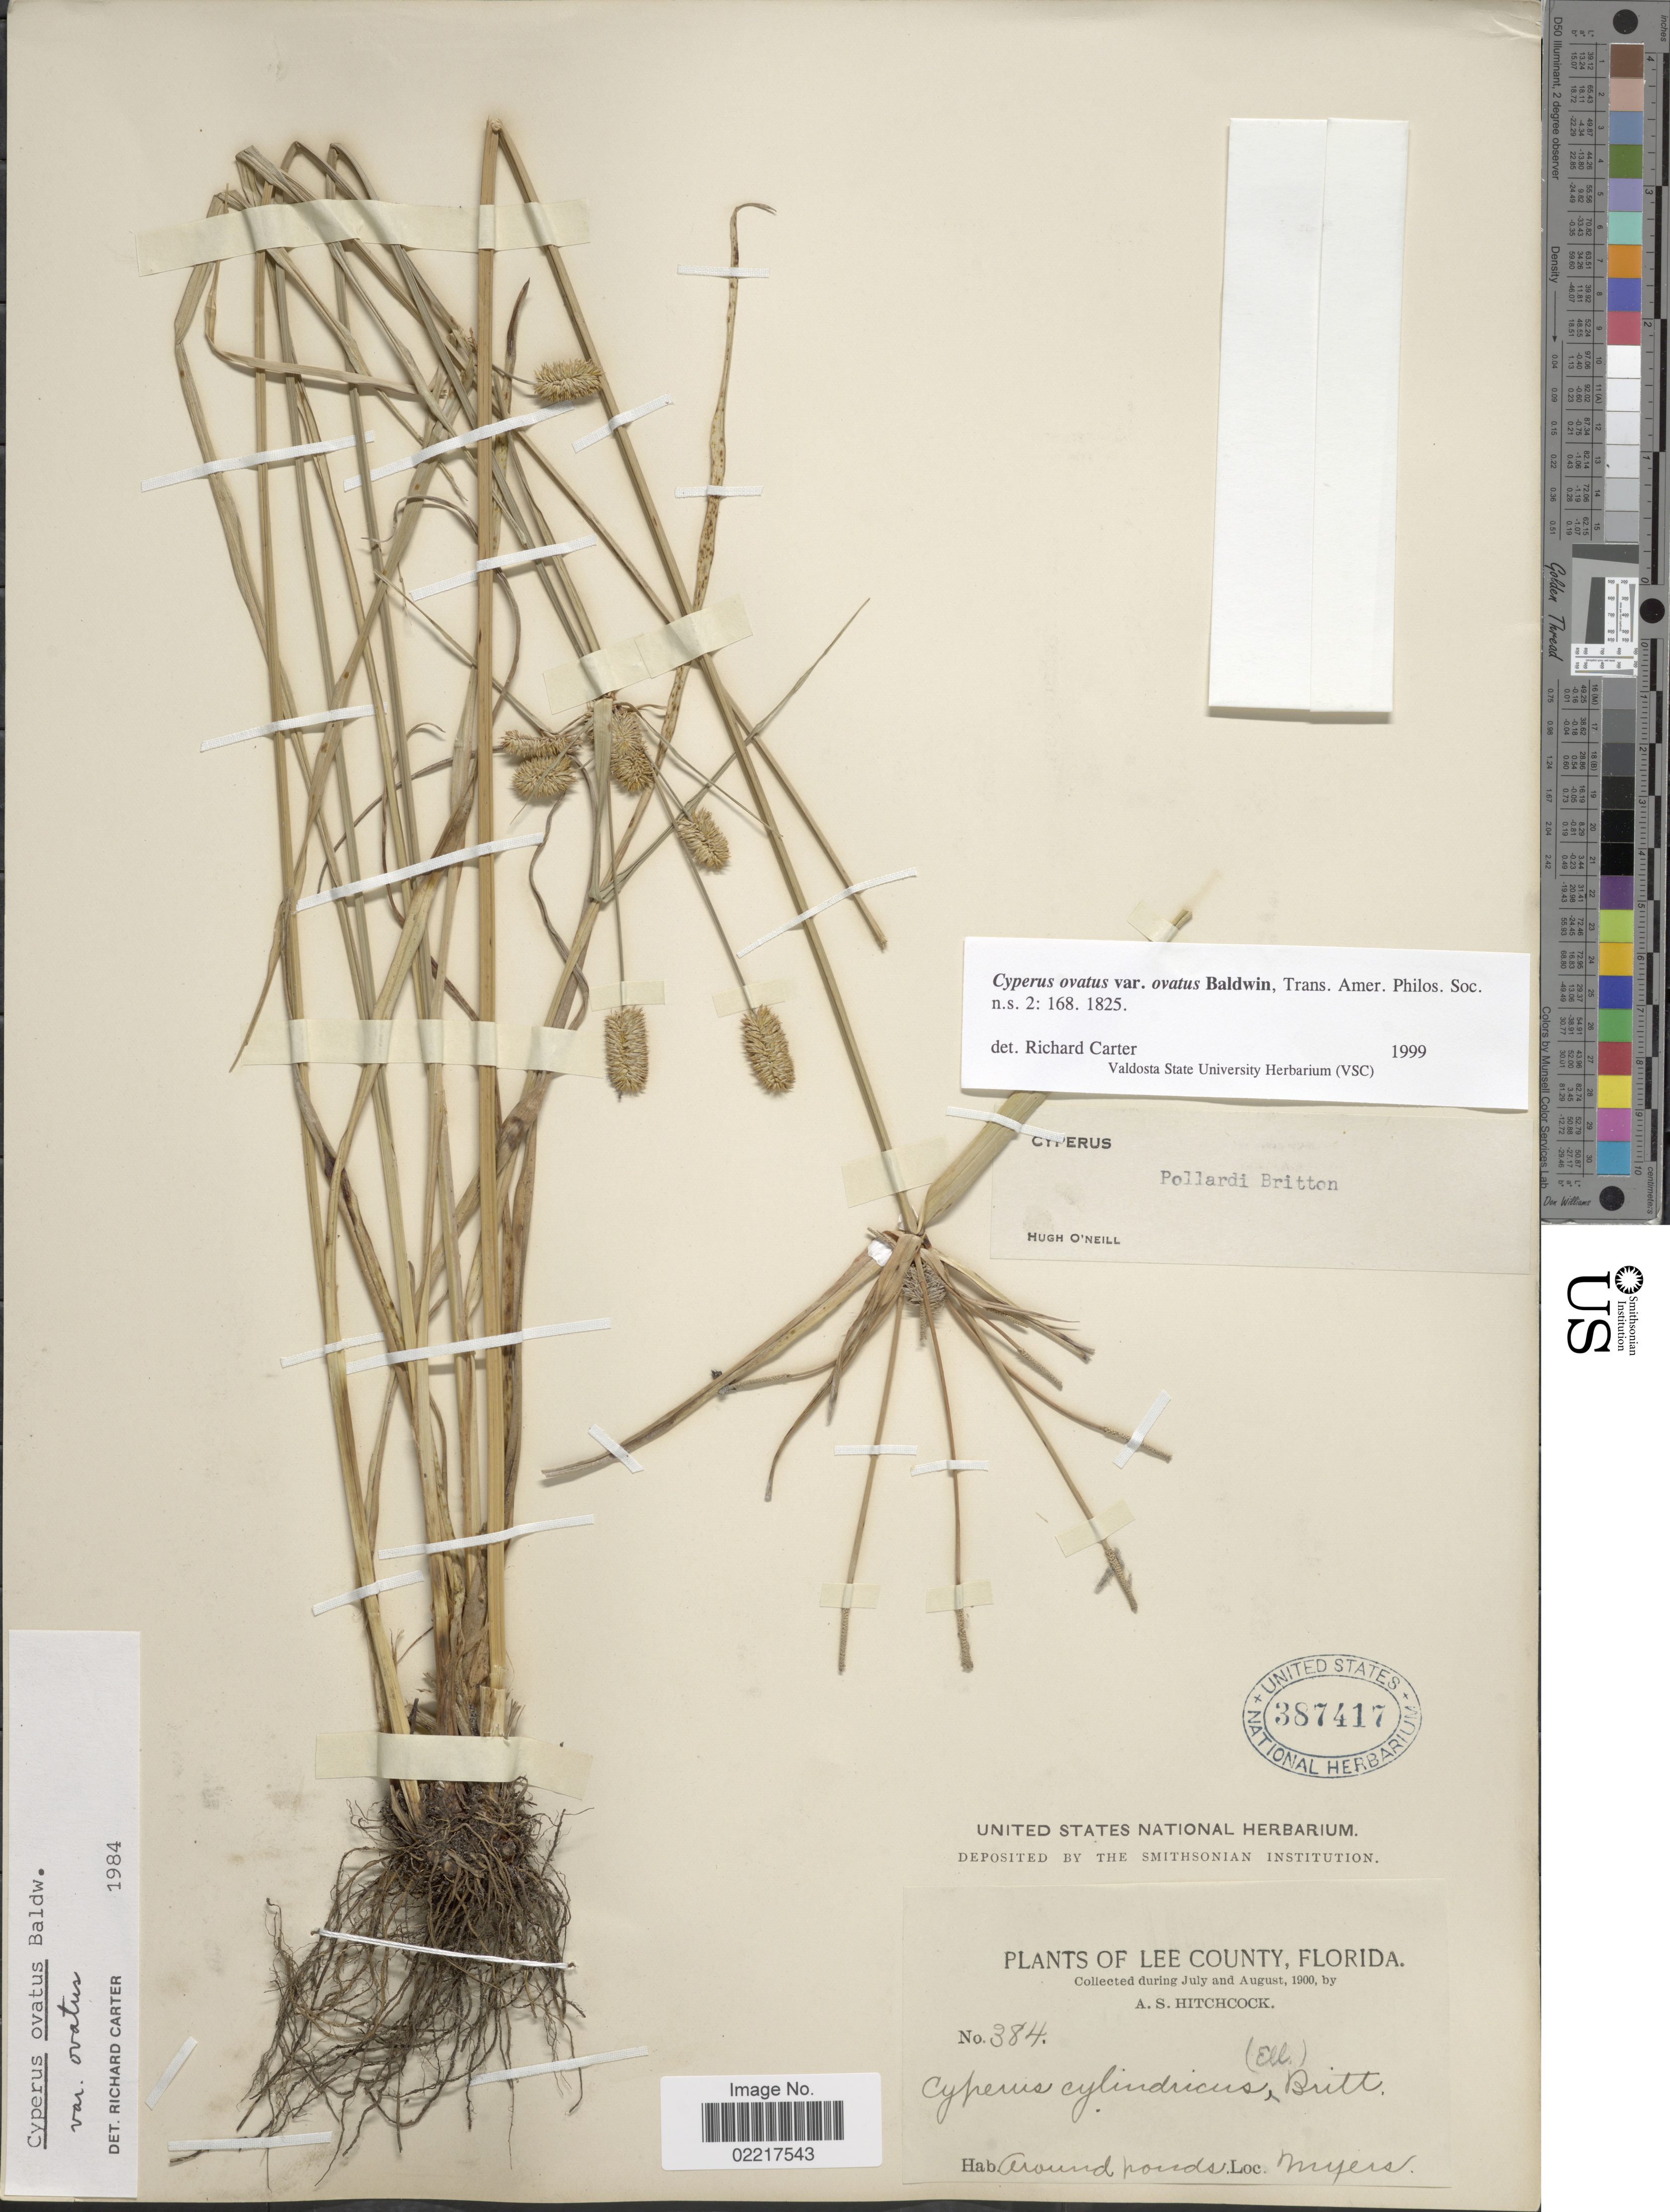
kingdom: Plantae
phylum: Tracheophyta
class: Liliopsida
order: Poales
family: Cyperaceae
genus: Cyperus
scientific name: Cyperus ovatus var. ovatus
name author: Baldwin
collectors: A. S. Hitchcock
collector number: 384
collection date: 1900-07/1900-08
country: United States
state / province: Florida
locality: Lee County, Around ponds, Myers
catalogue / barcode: US 387417